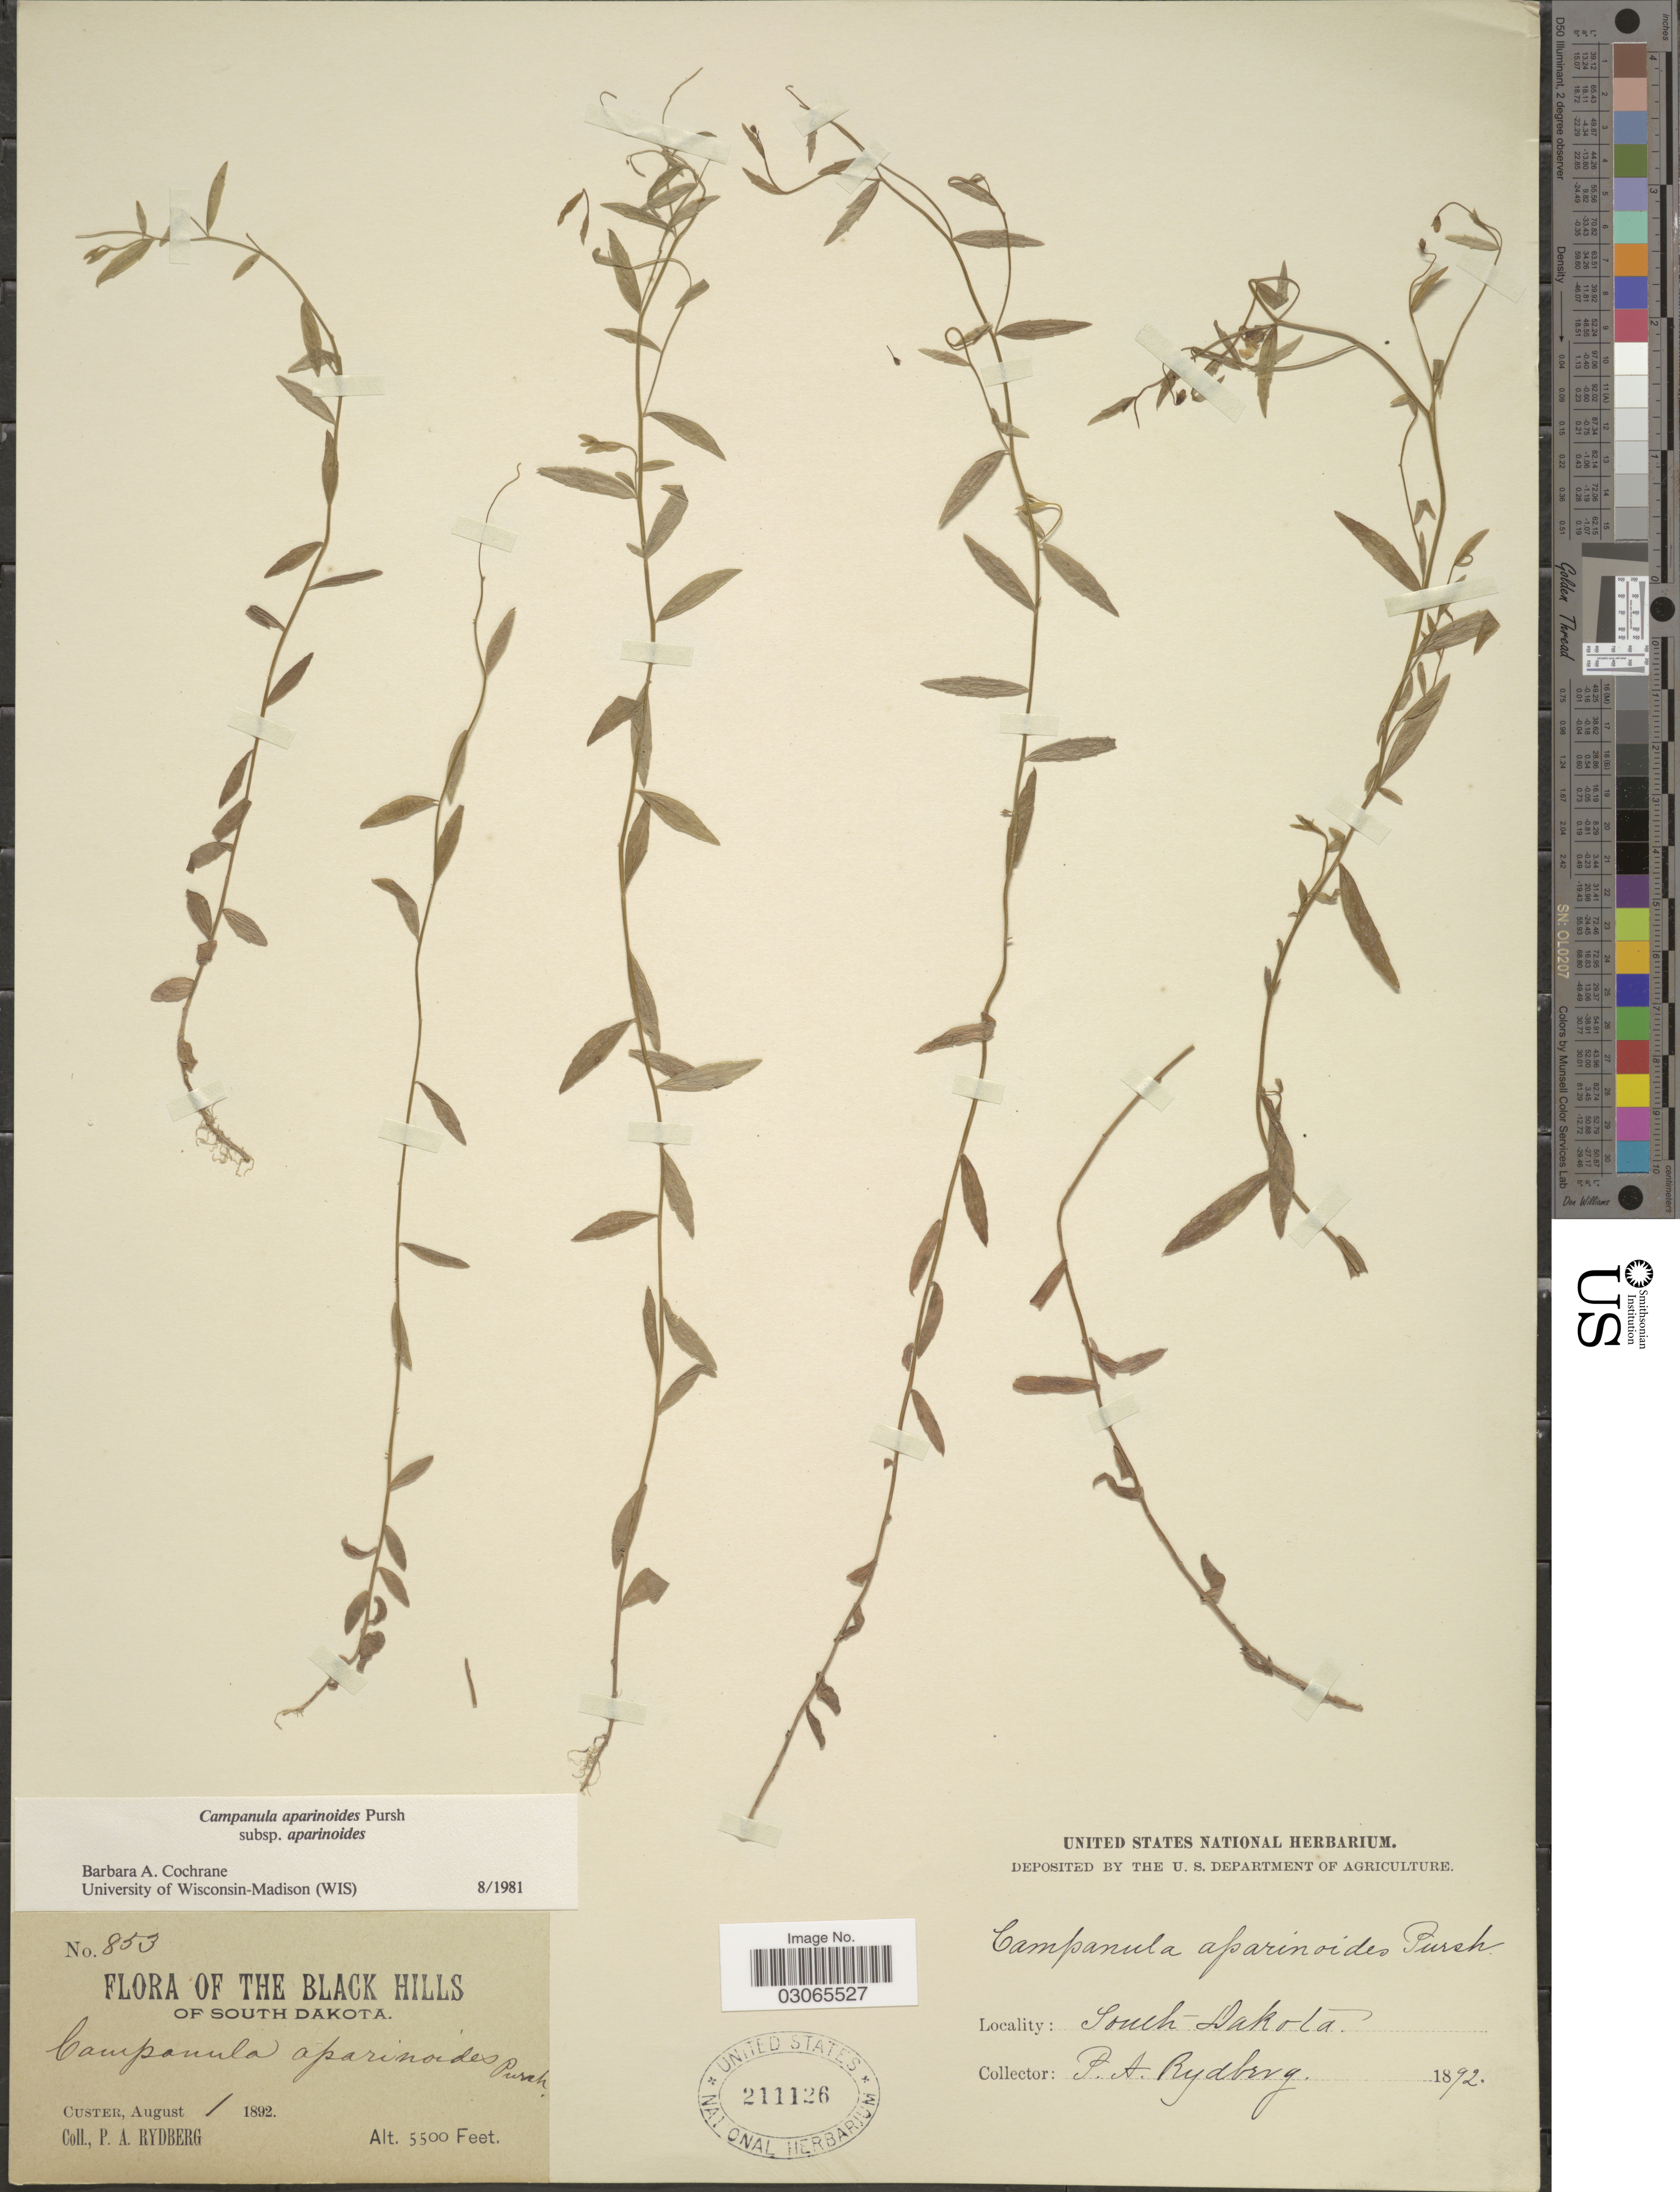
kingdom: Plantae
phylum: Tracheophyta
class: Magnoliopsida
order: Asterales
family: Campanulaceae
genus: Campanula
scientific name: Campanula aparinoides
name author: Pursh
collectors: P. A. Rydberg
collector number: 853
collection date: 1892-08-01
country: United States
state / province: South Dakota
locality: The Black Hills. Custer.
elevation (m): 1676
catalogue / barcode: US 211126